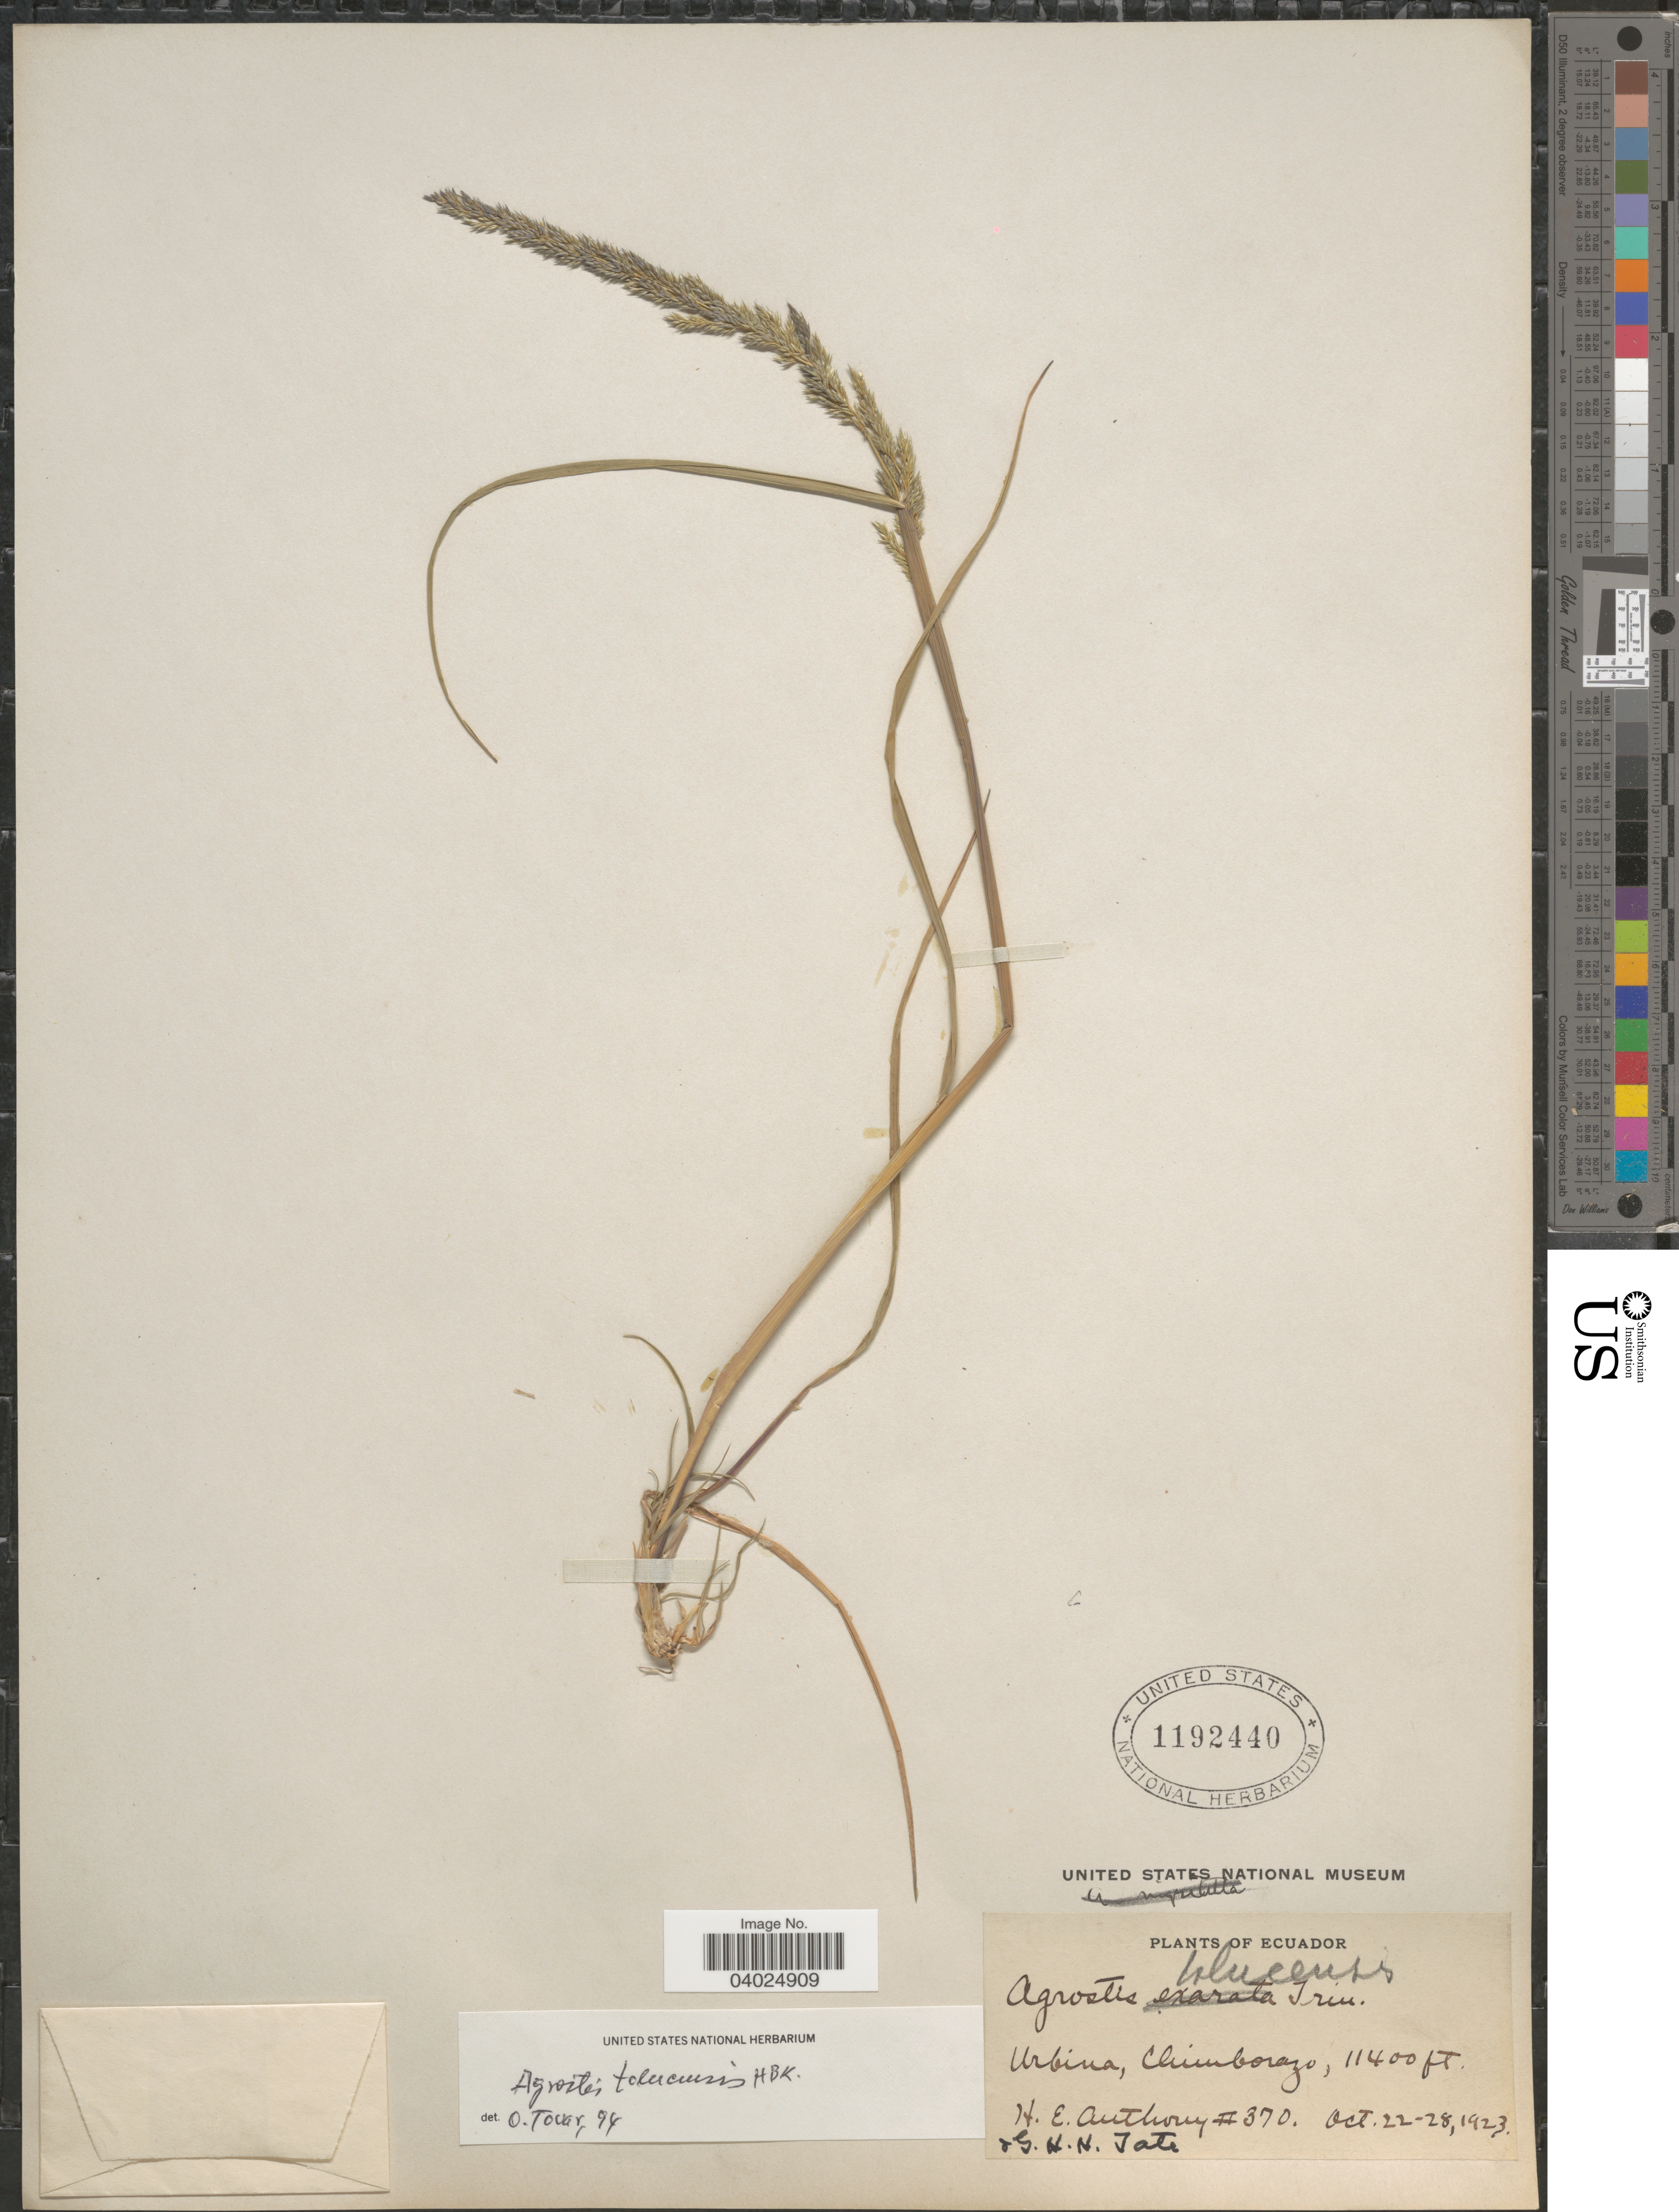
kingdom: Plantae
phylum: Tracheophyta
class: Liliopsida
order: Poales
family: Poaceae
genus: Agrostis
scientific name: Agrostis tolucensis Kunth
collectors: H. E. Anthony & G. H. H.Tate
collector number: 370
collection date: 1923-10-22/1923-10-28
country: Ecuador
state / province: Chimborazo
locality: Urbina.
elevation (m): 3475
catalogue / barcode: US 1192440